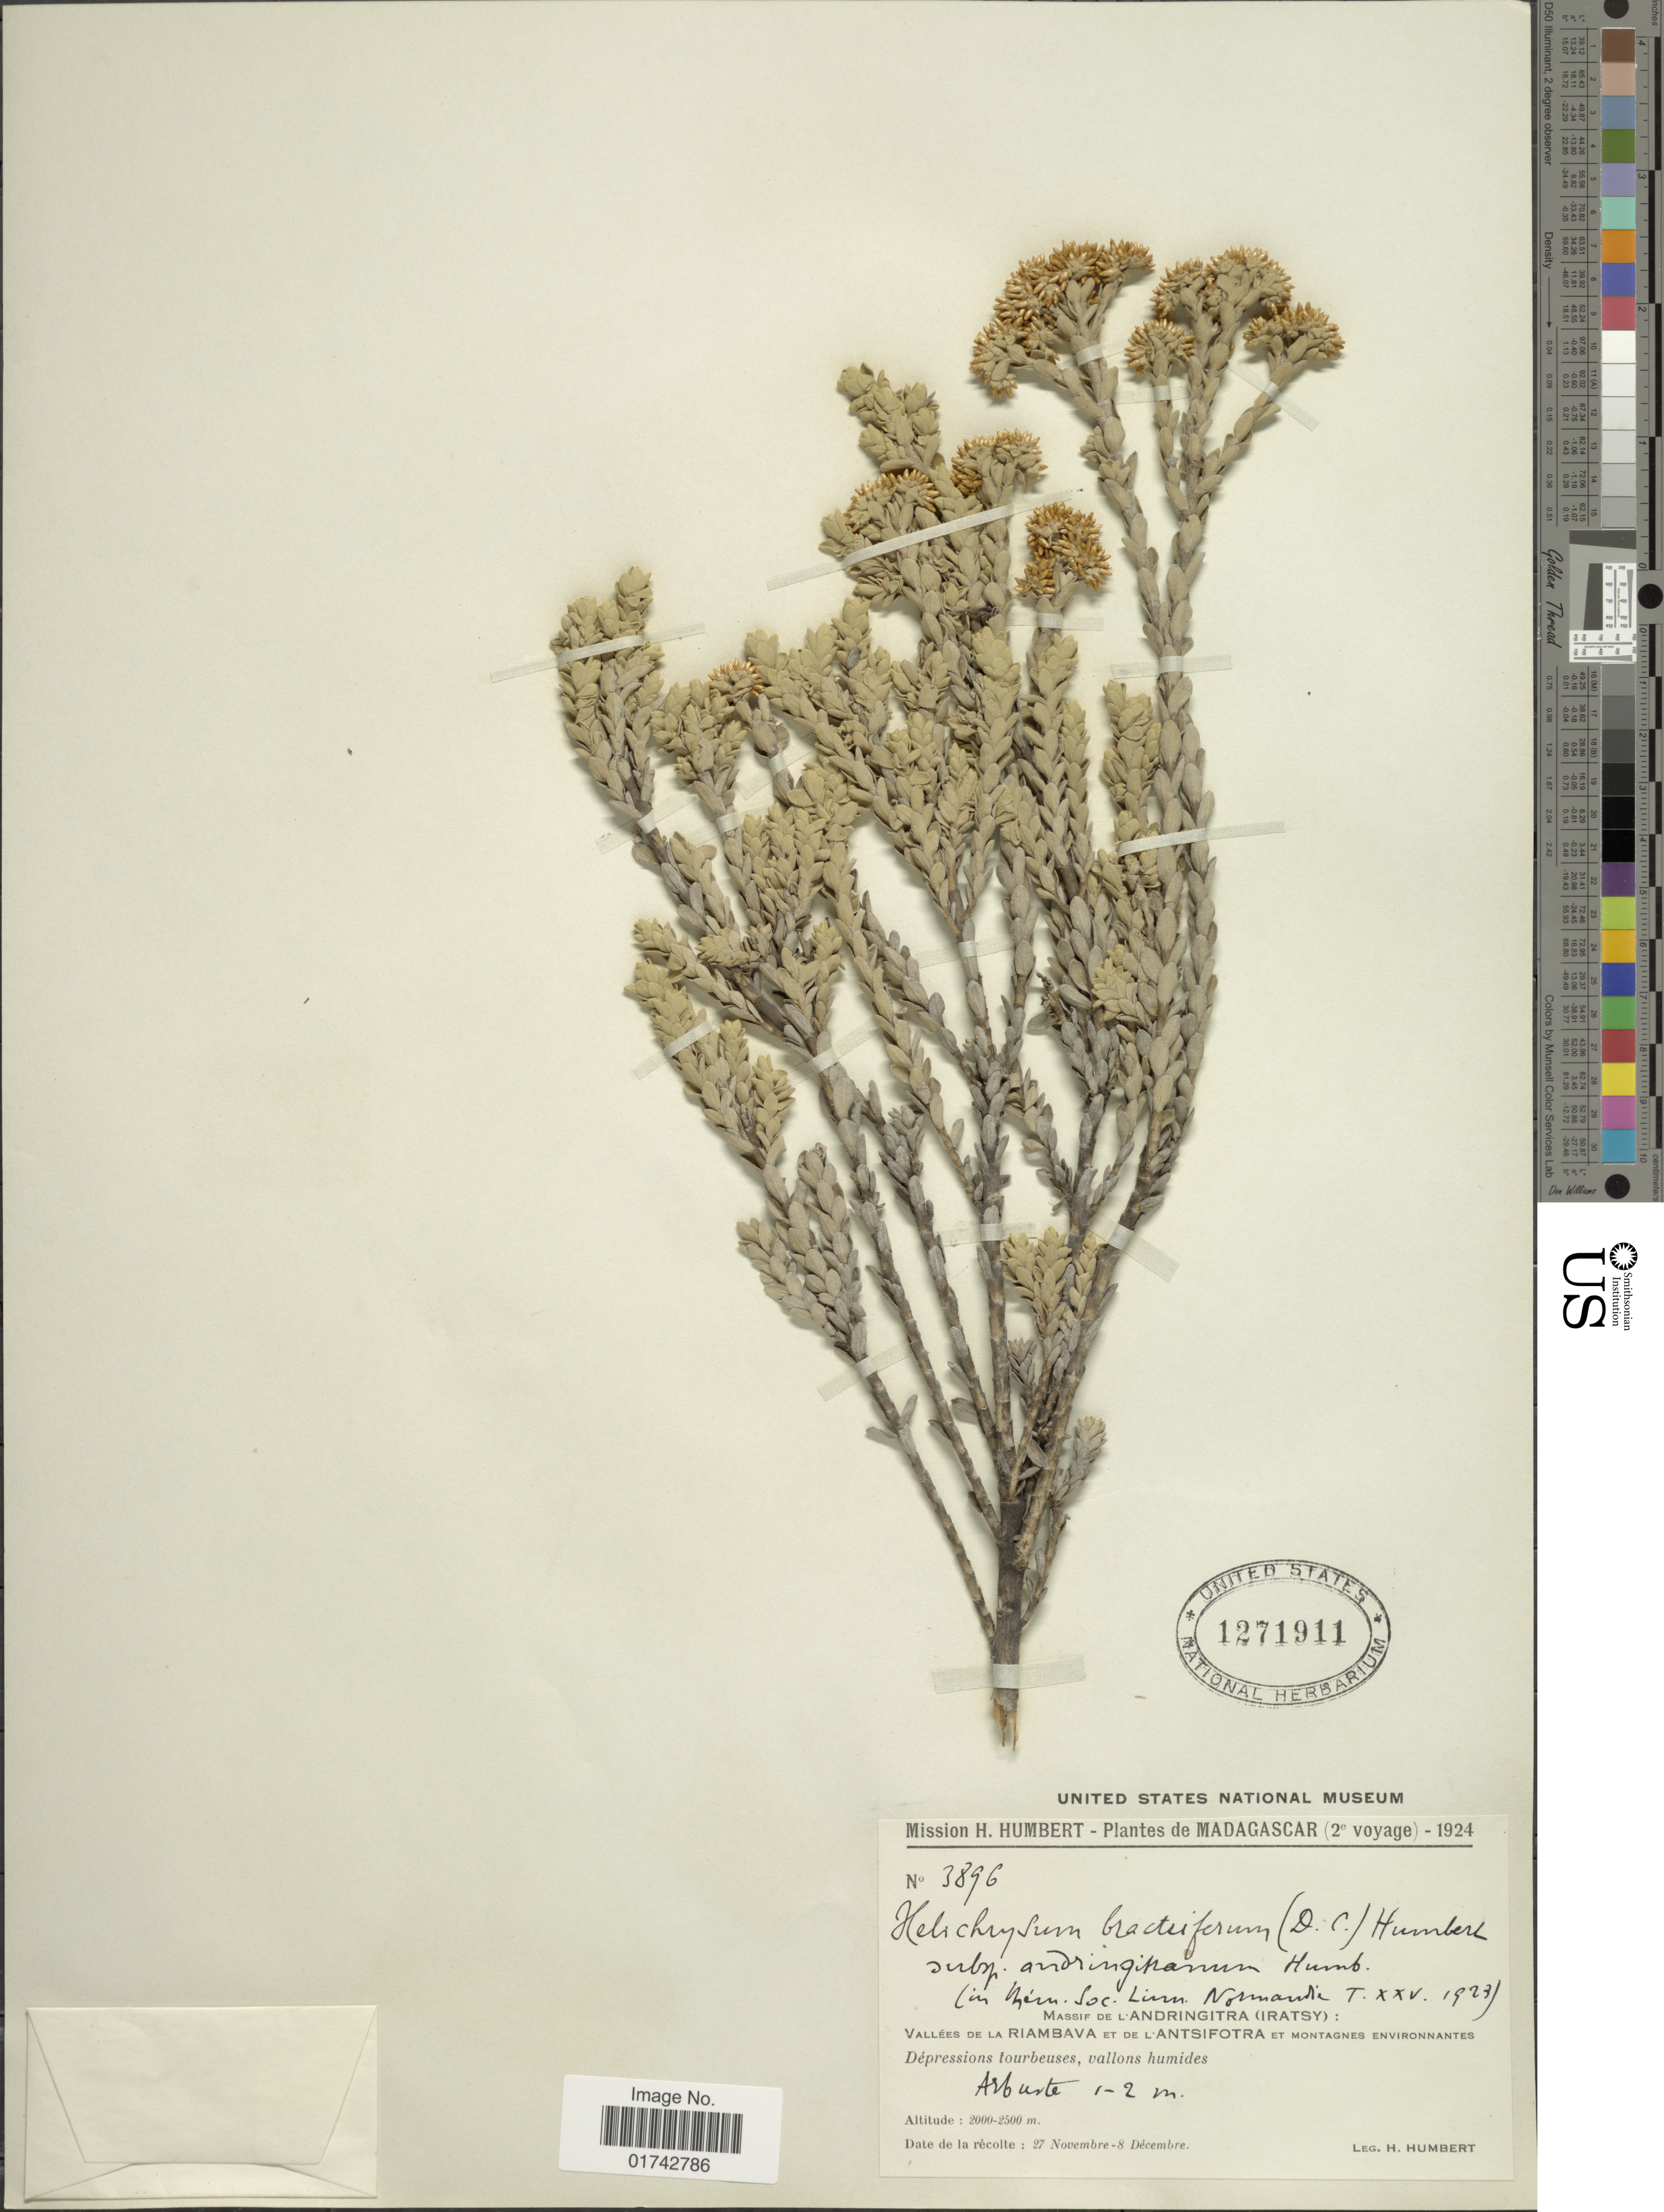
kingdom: Plantae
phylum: Tracheophyta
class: Magnoliopsida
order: Asterales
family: Asteraceae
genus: Helichrysum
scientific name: Helichrysum bracteiferum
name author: (DC.) Humbert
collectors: H. Humbert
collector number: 3896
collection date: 1924-11-27/1924-12-08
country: Madagascar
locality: Massif de l Andringitra (Iratsy): Vallées de la Riambava et de l'Antsifotra et montagnes environnantes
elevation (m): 2000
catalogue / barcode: US 1271911